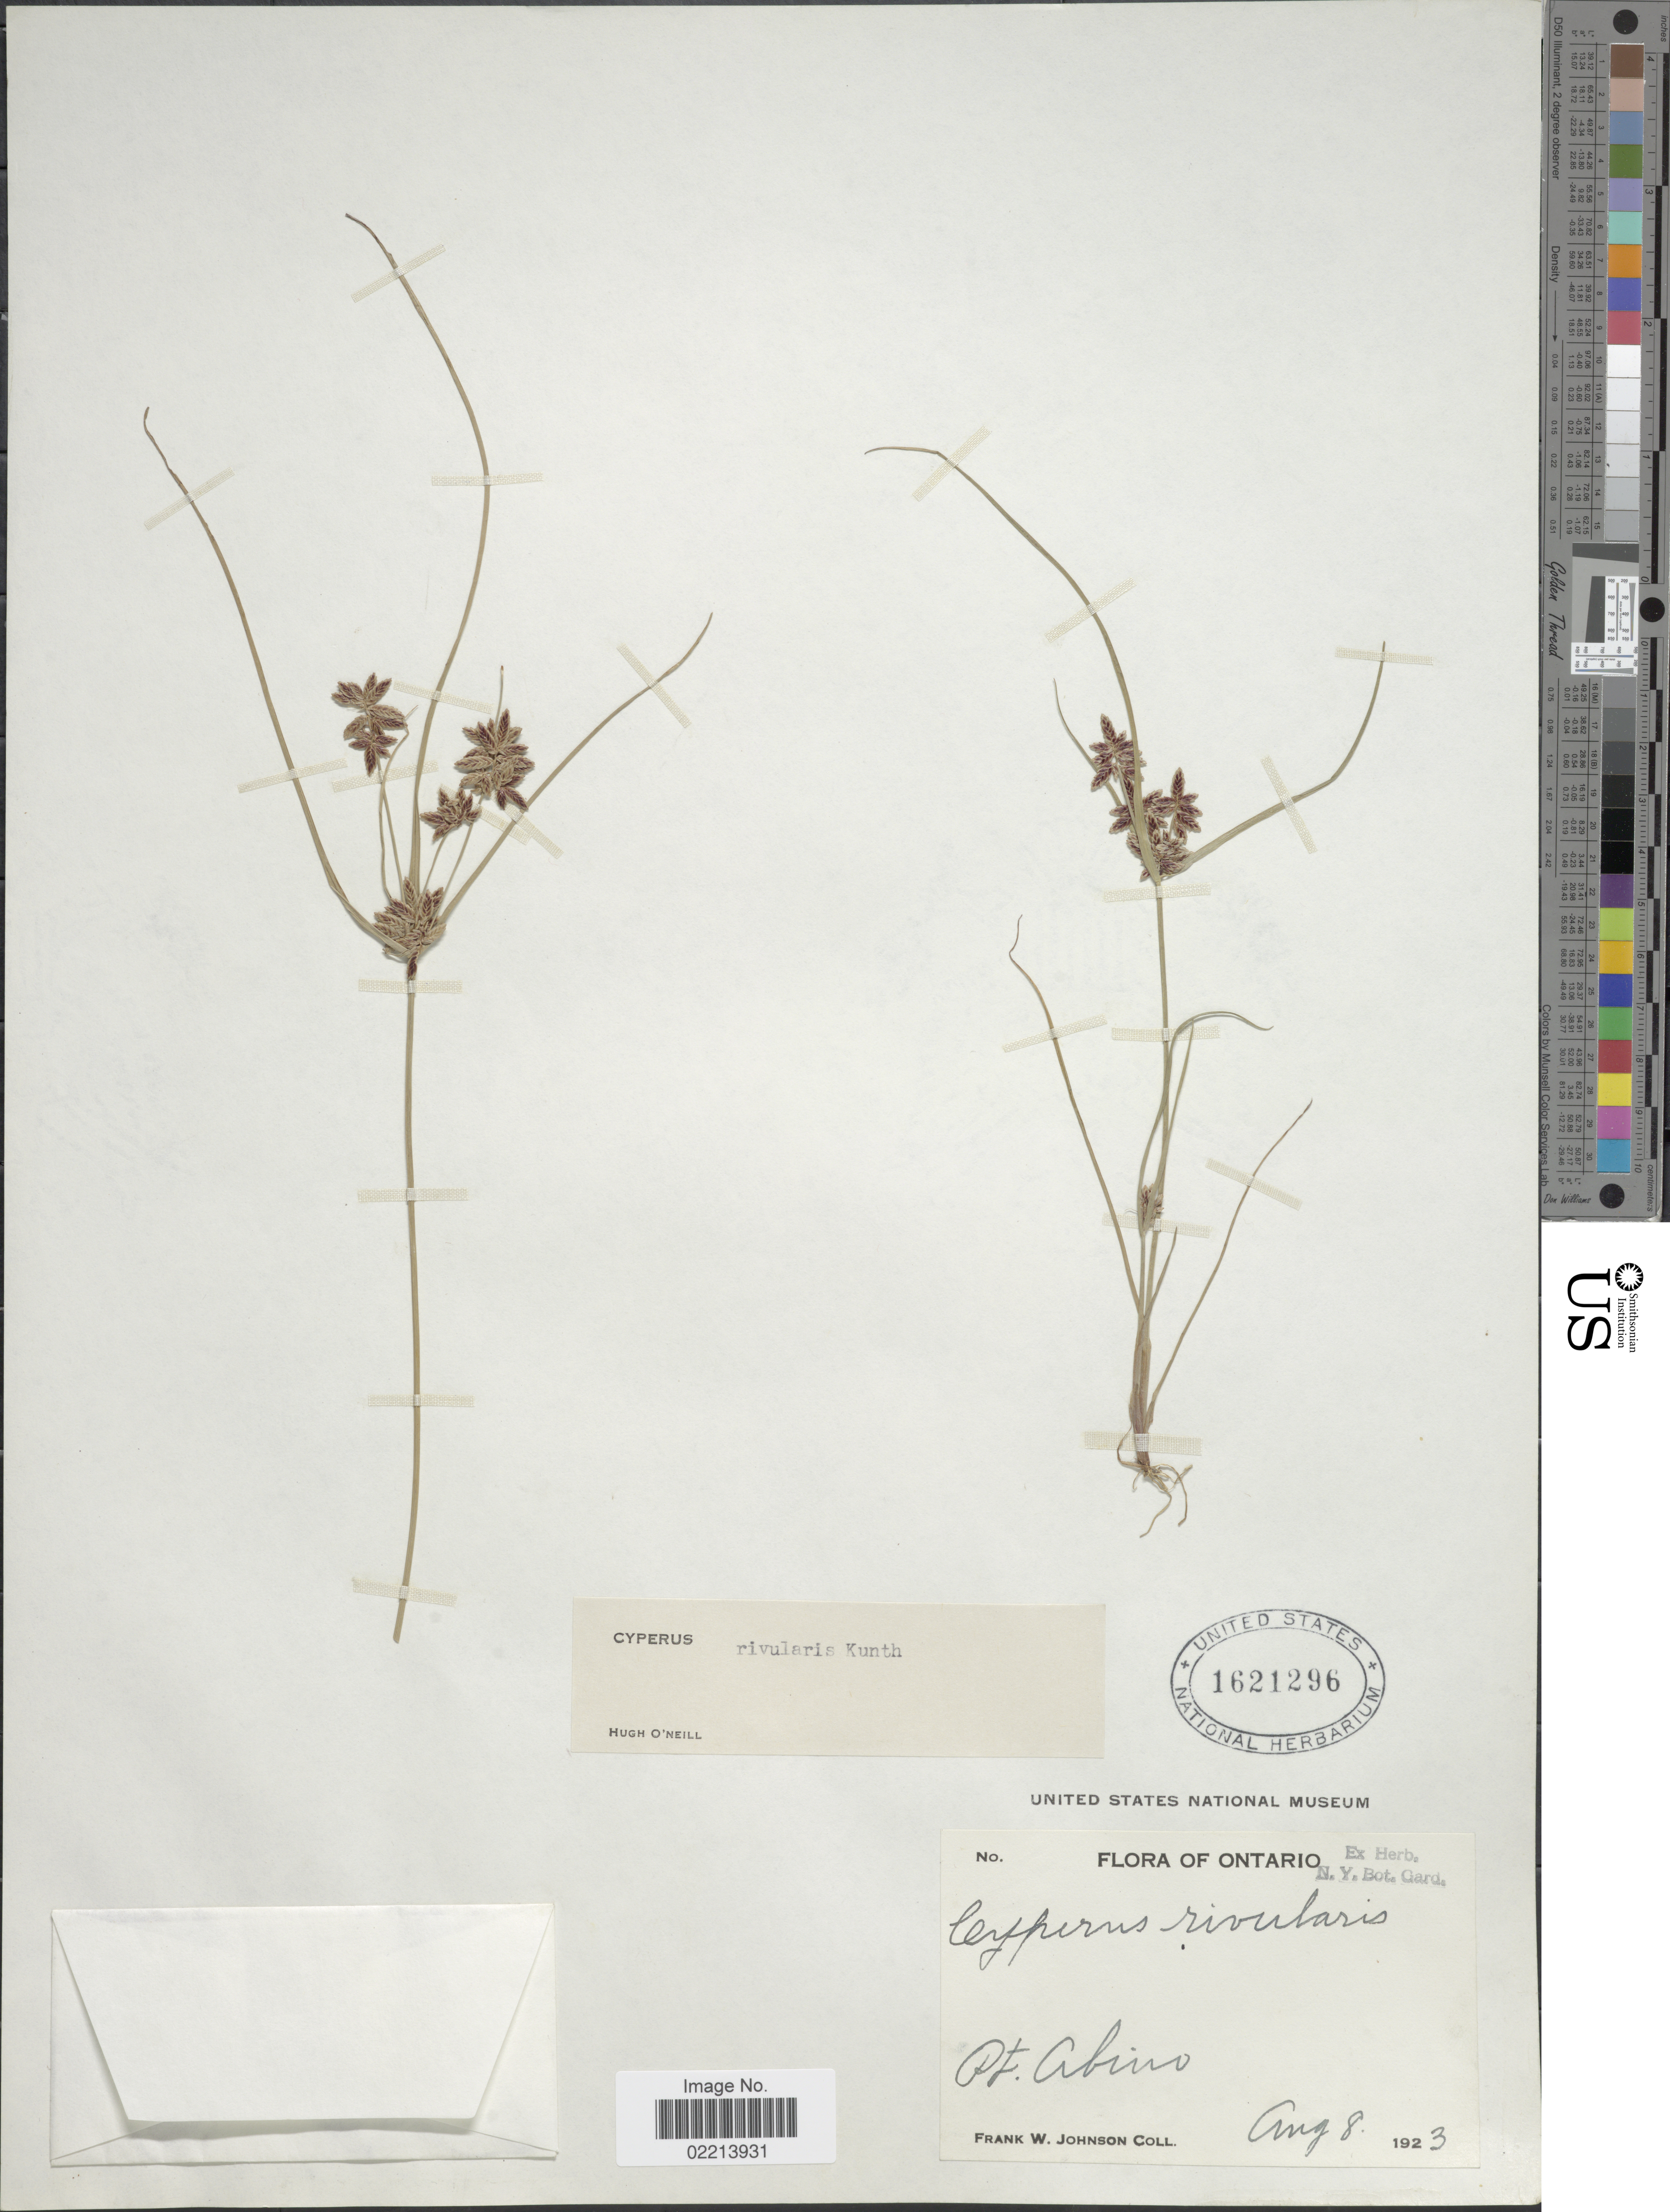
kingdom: Plantae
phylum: Tracheophyta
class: Liliopsida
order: Poales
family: Cyperaceae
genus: Cyperus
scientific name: Cyperus bipartitus Torr.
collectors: F. W. Johnson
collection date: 1923-08-08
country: Canada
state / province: Ontario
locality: Pt. Abino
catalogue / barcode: US 1621296